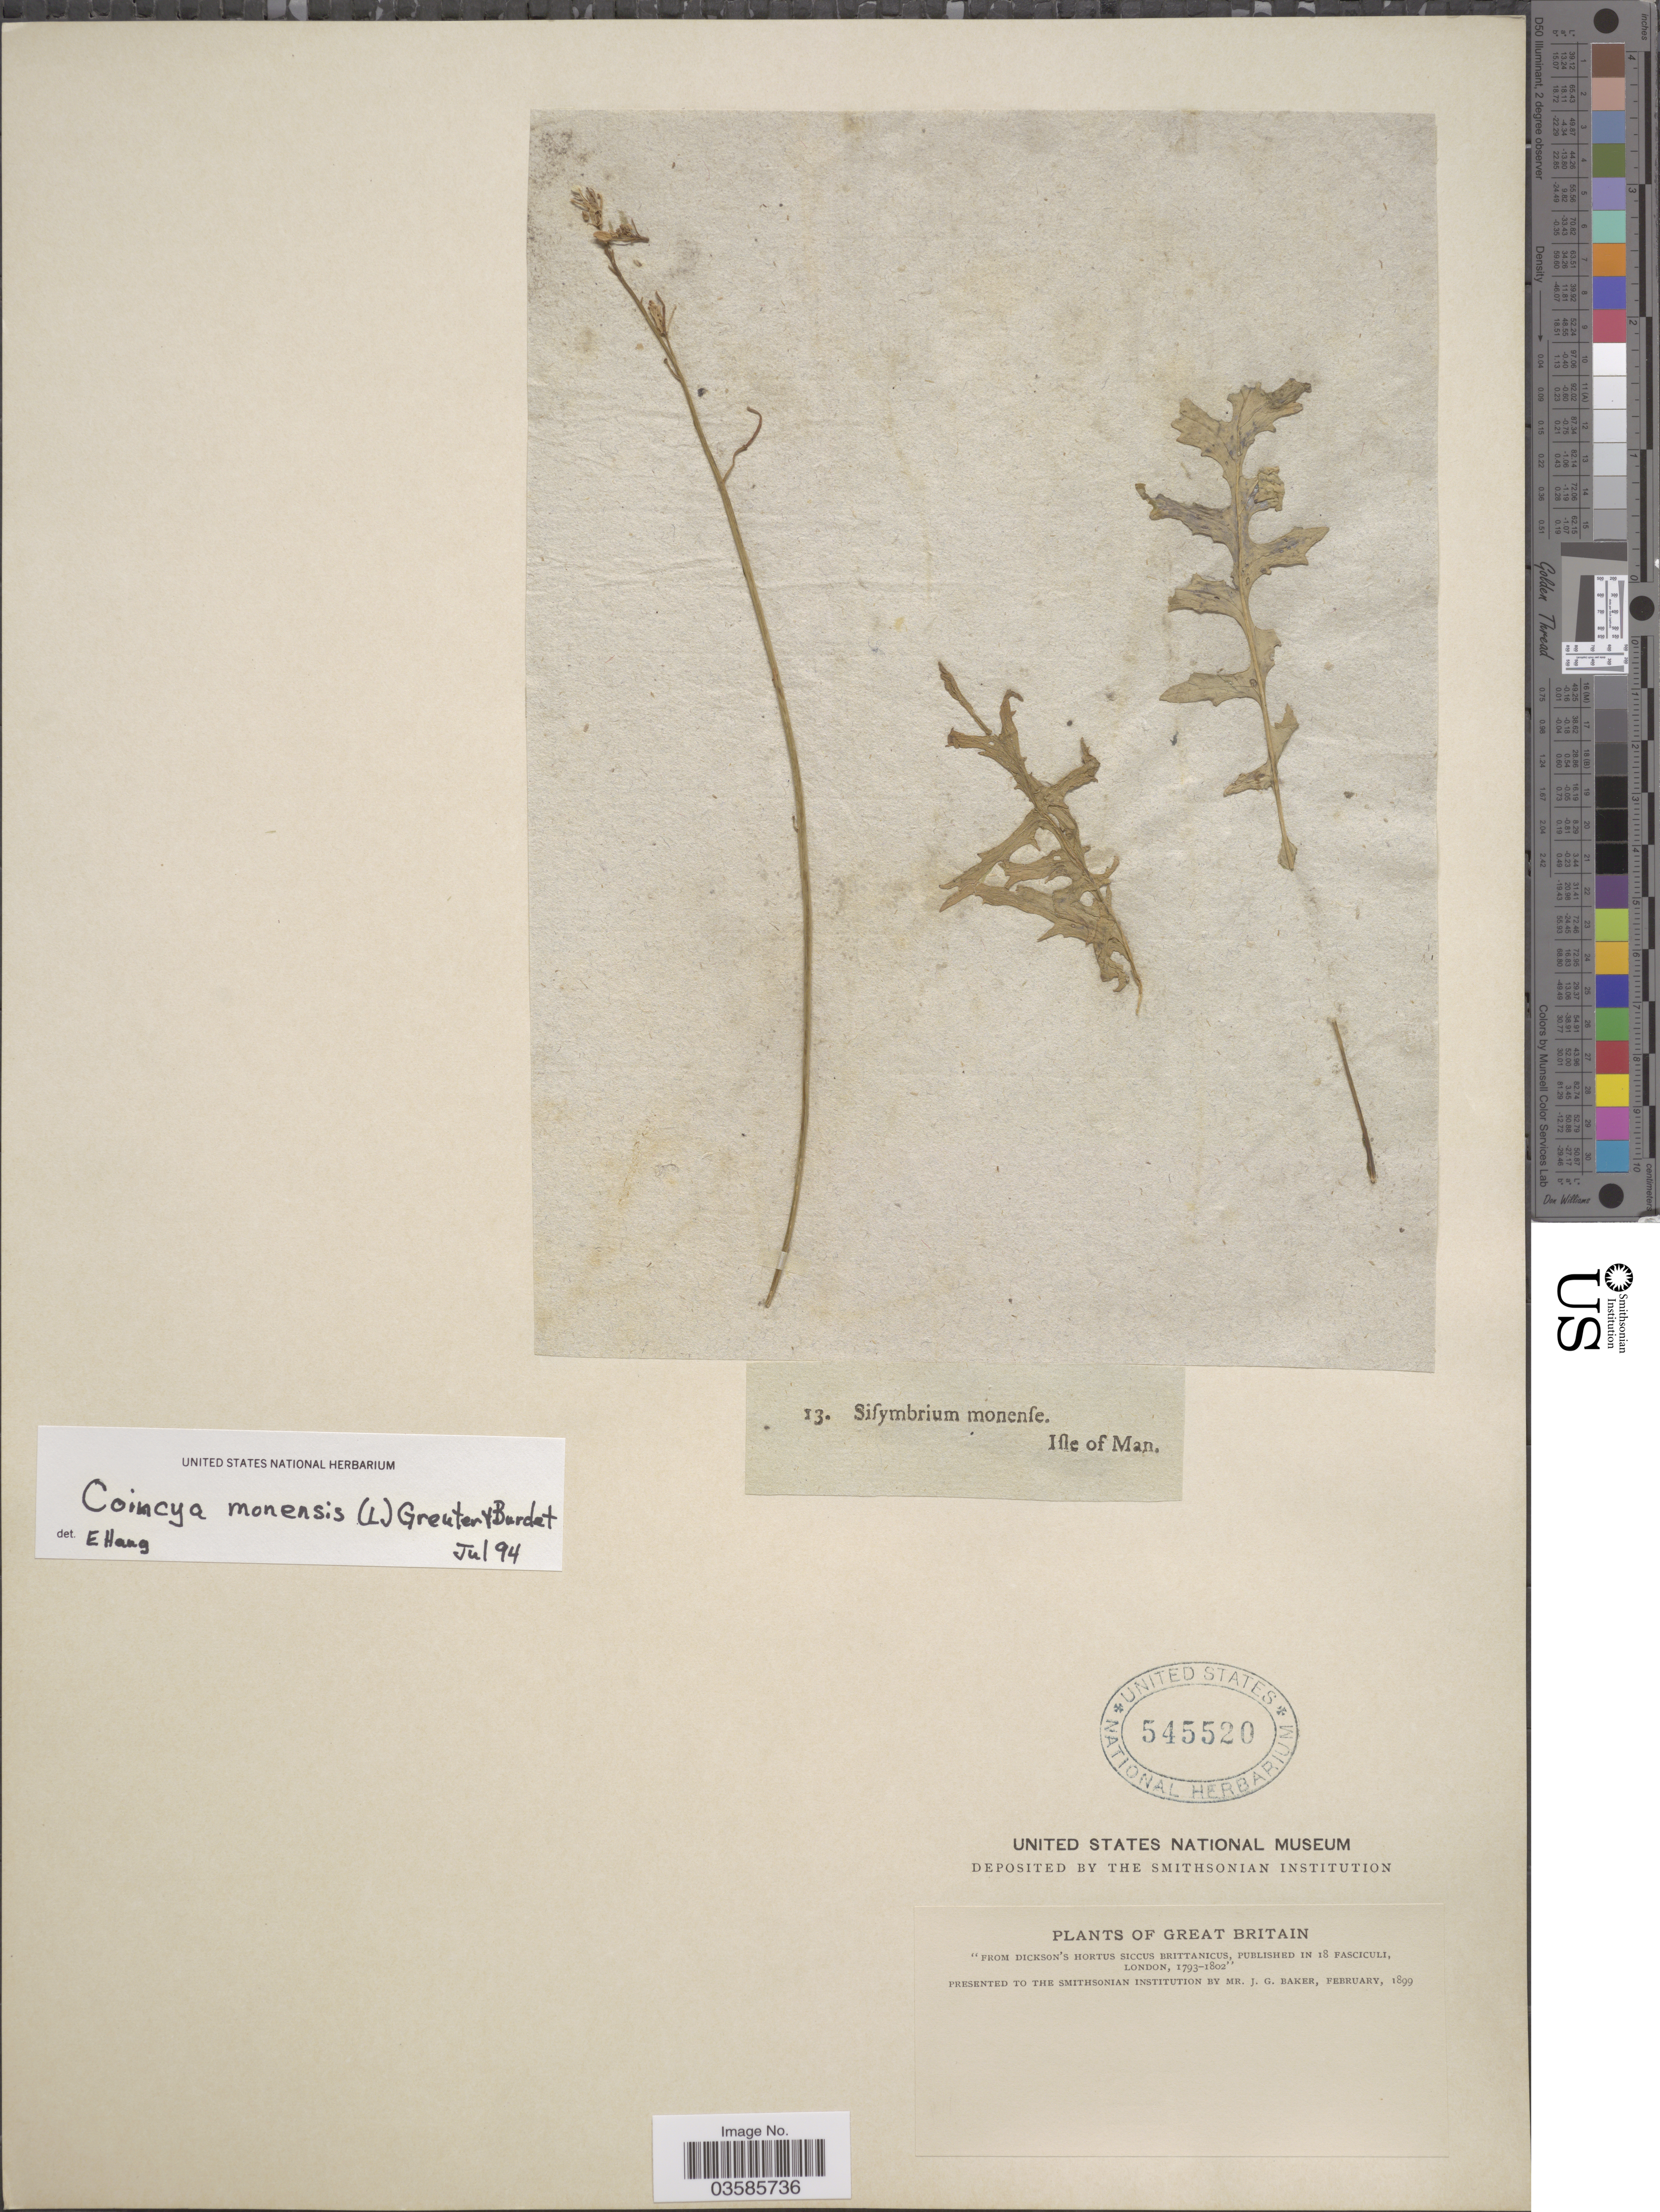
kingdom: Plantae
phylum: Tracheophyta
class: Magnoliopsida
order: Brassicales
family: Brassicaceae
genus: Coincya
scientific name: Coincya monensis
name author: (L.) Greuter & Burdet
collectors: J. G. Baker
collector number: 13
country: United Kingdom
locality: Ifle of Man. Great Britain.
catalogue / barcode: US 545520